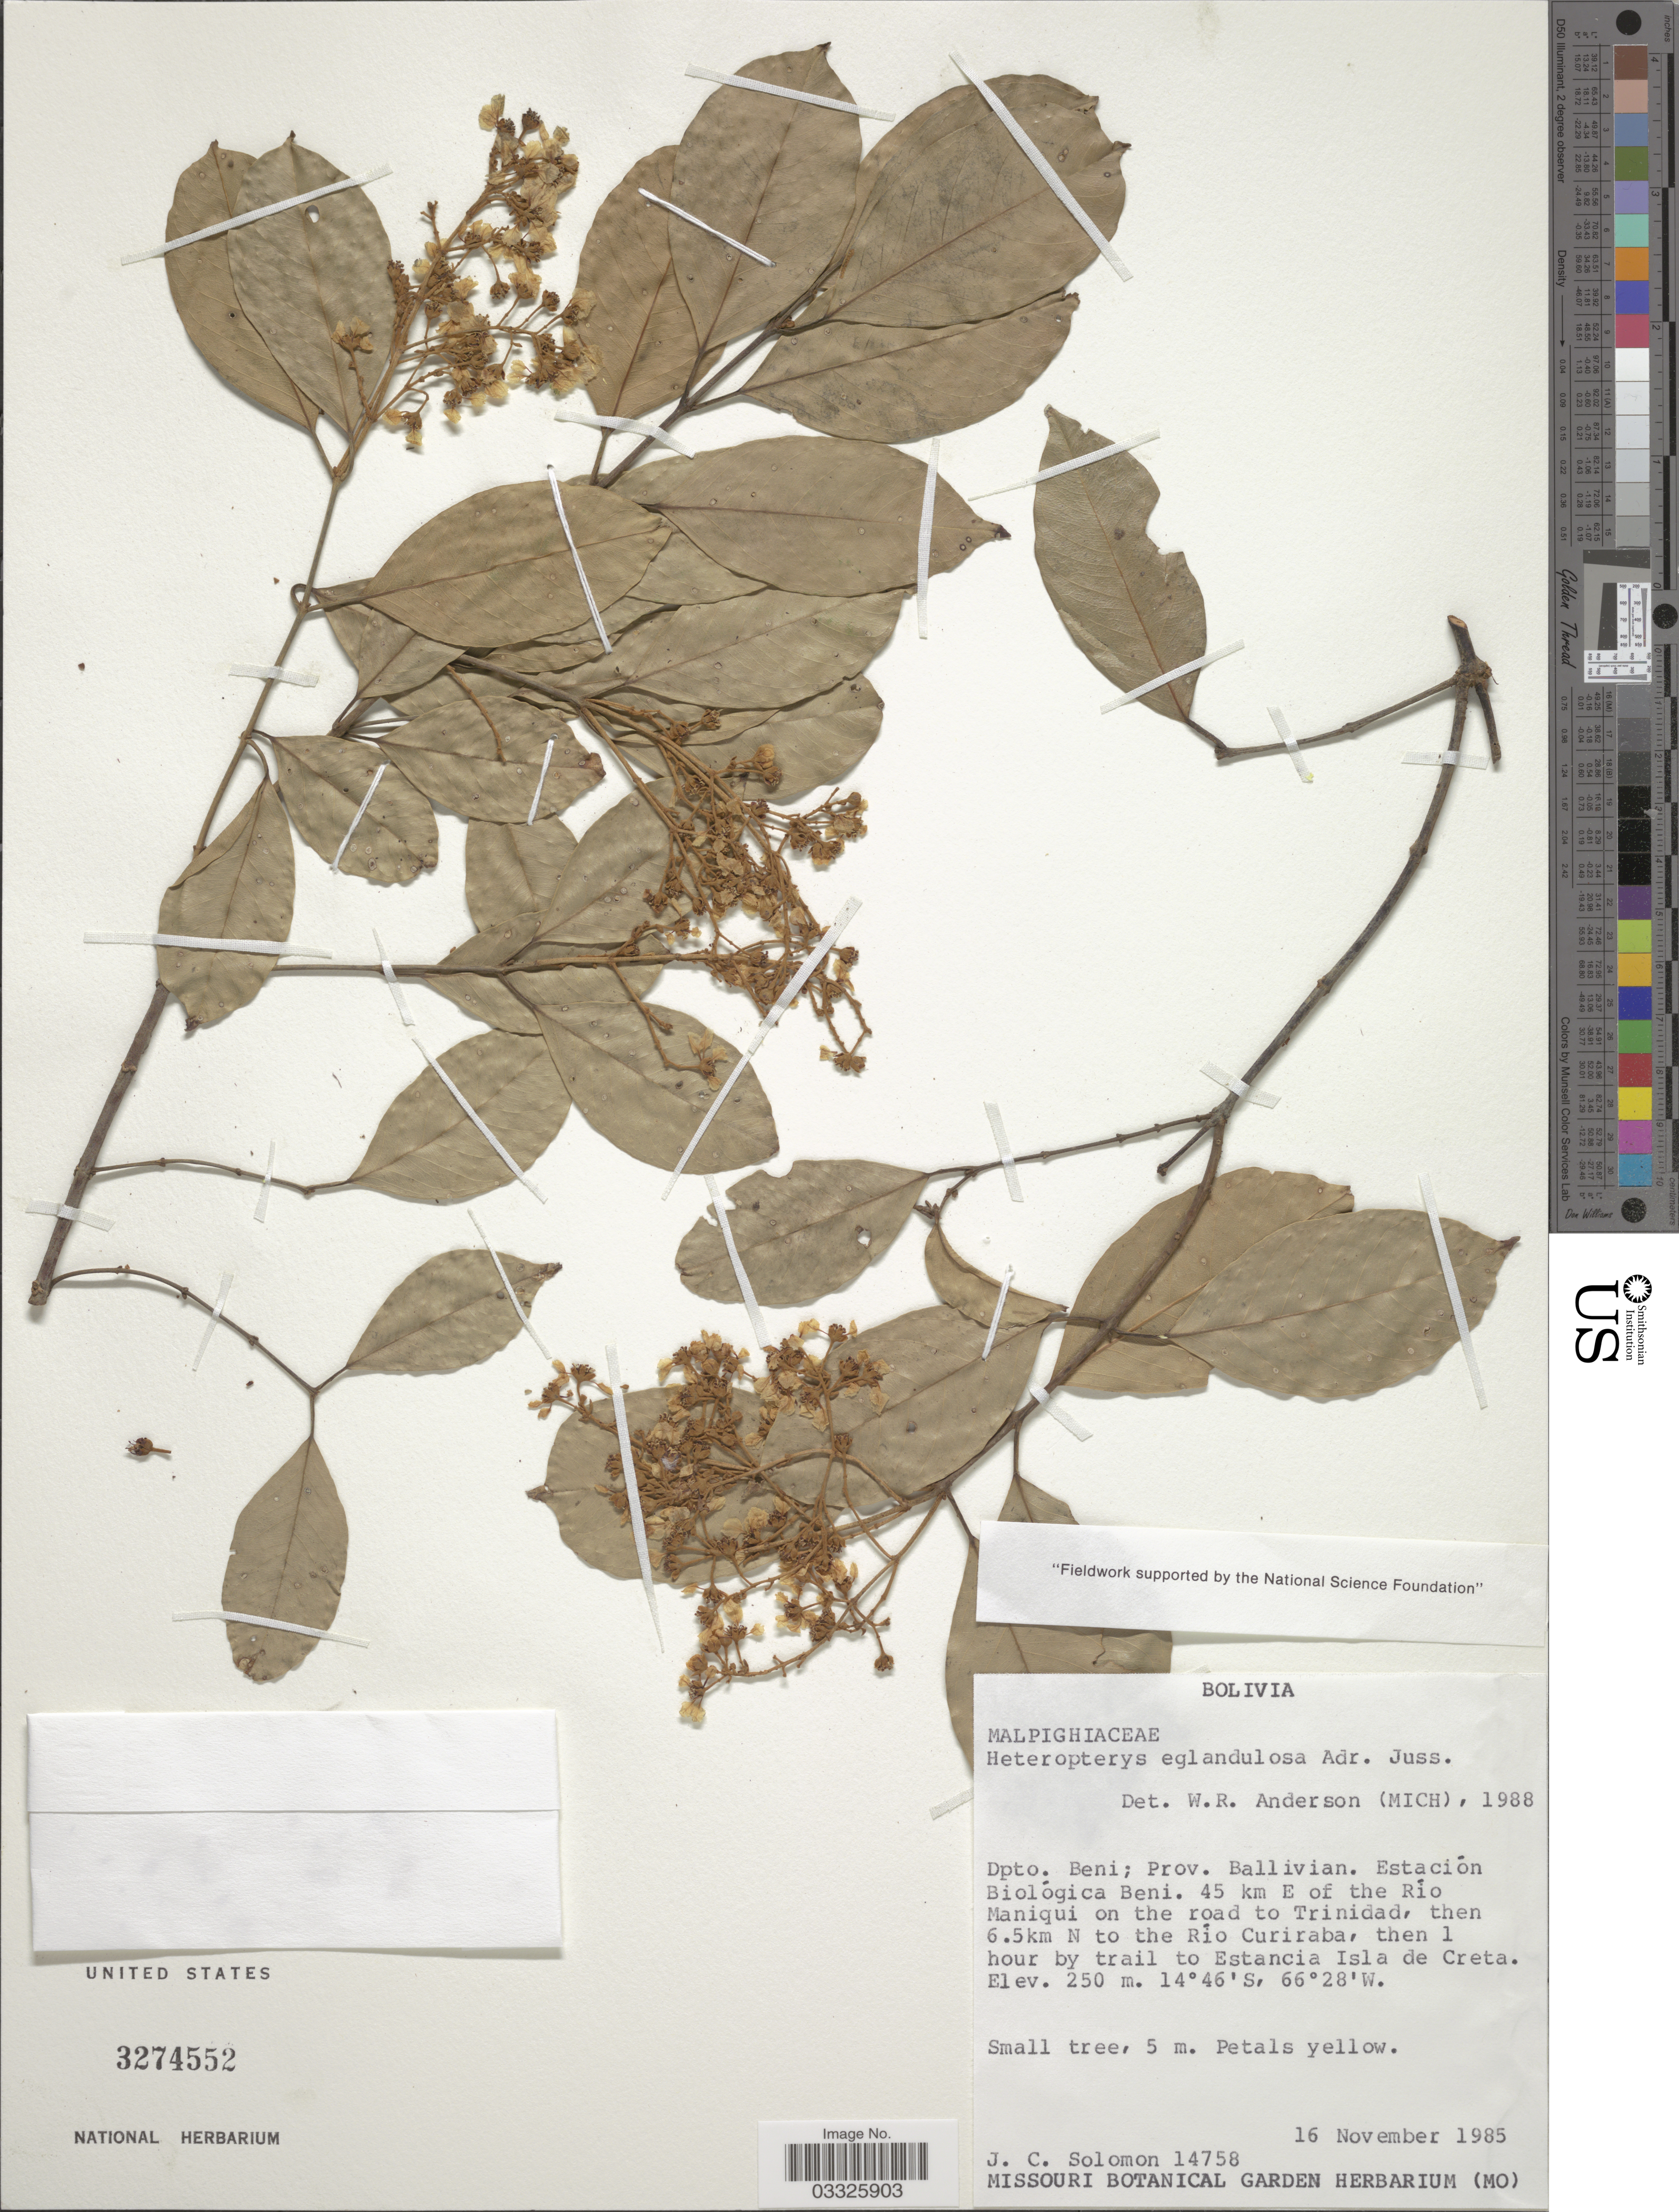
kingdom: Plantae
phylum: Tracheophyta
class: Magnoliopsida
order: Malpighiales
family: Malpighiaceae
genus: Heteropterys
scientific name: Heteropterys eglandulosa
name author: A. Juss.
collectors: J. C. Solomon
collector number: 14758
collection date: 1985-11-16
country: Bolivia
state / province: Beni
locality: Dpto. Beni; Prov. Ballivian. Estación Biológica Beni. 45 km E of the Río Maniqui on the road to Trinidad, then 6.5 km N to the Río Curiraba, then 1 hour by trail to Estancia Isla de Creta.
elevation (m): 250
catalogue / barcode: US 3274552